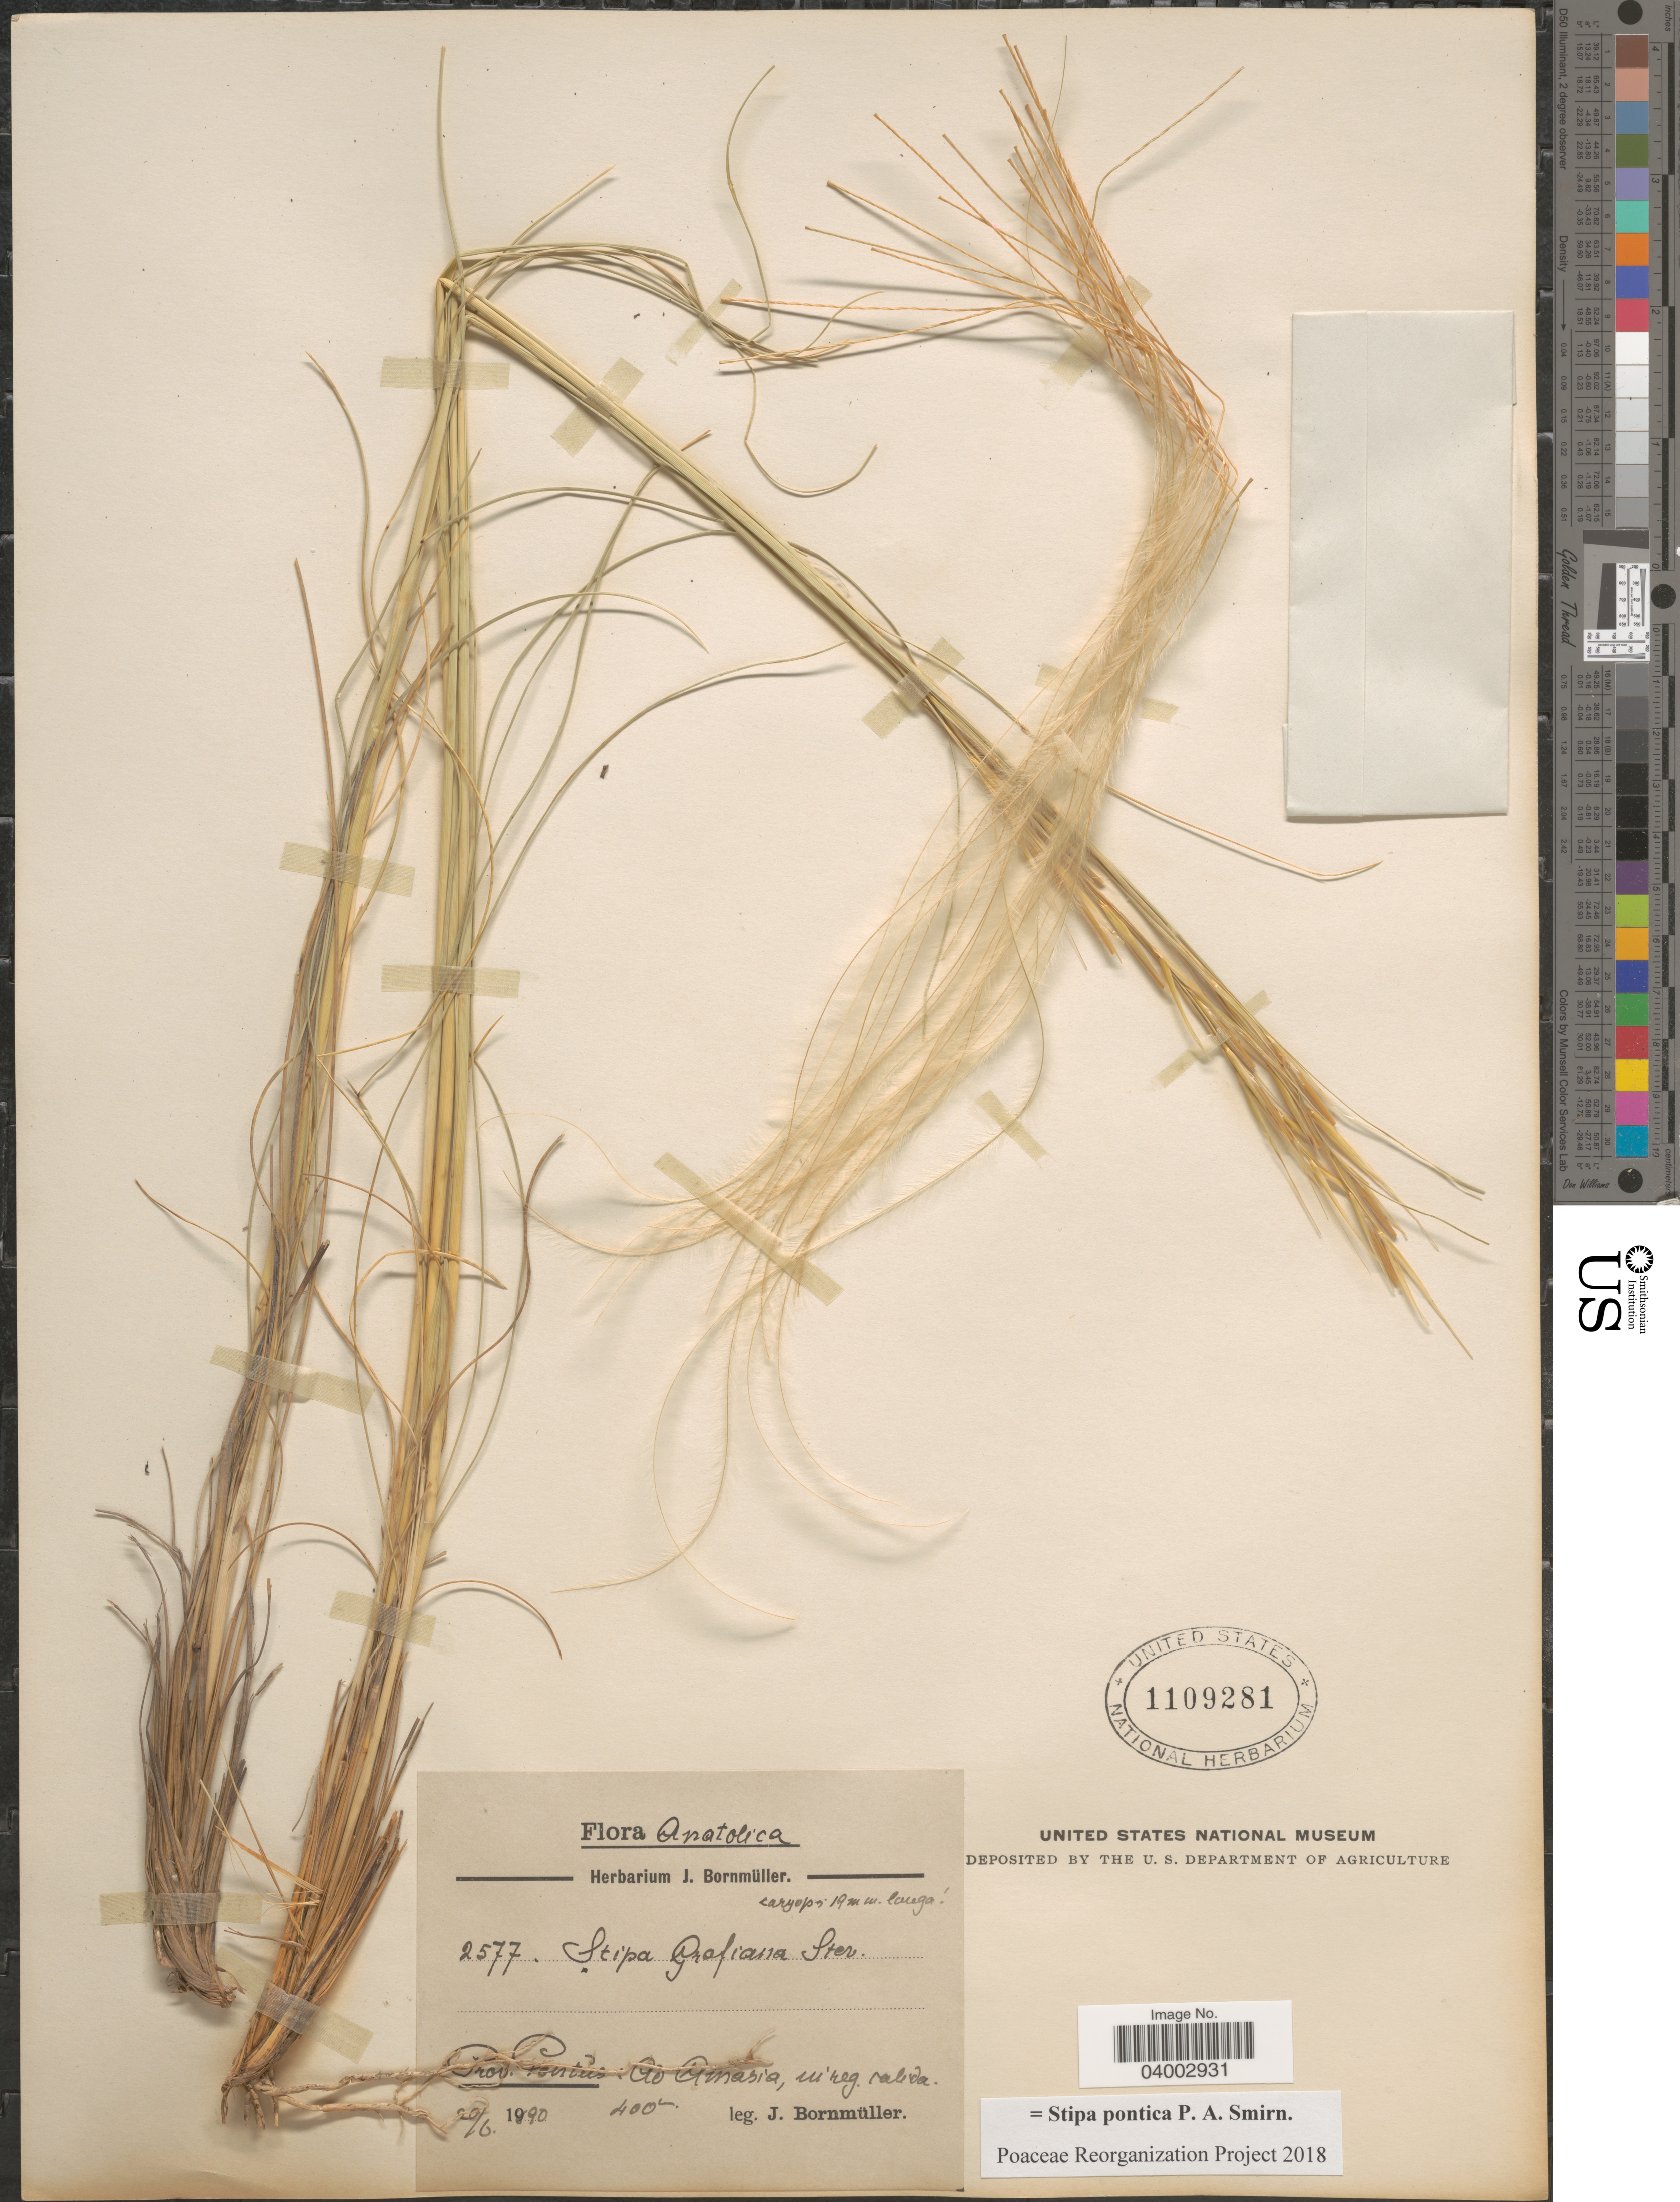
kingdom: Plantae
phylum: Tracheophyta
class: Liliopsida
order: Poales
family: Poaceae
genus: Stipa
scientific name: Stipa pontica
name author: P.A. Smirn.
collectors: J. Bornmüller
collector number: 2577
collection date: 1990-06-20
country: Turkey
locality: Anatolica. Prov. Pontus: Ad Amasia, in reg. ralida.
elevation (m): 400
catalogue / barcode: US 1109281